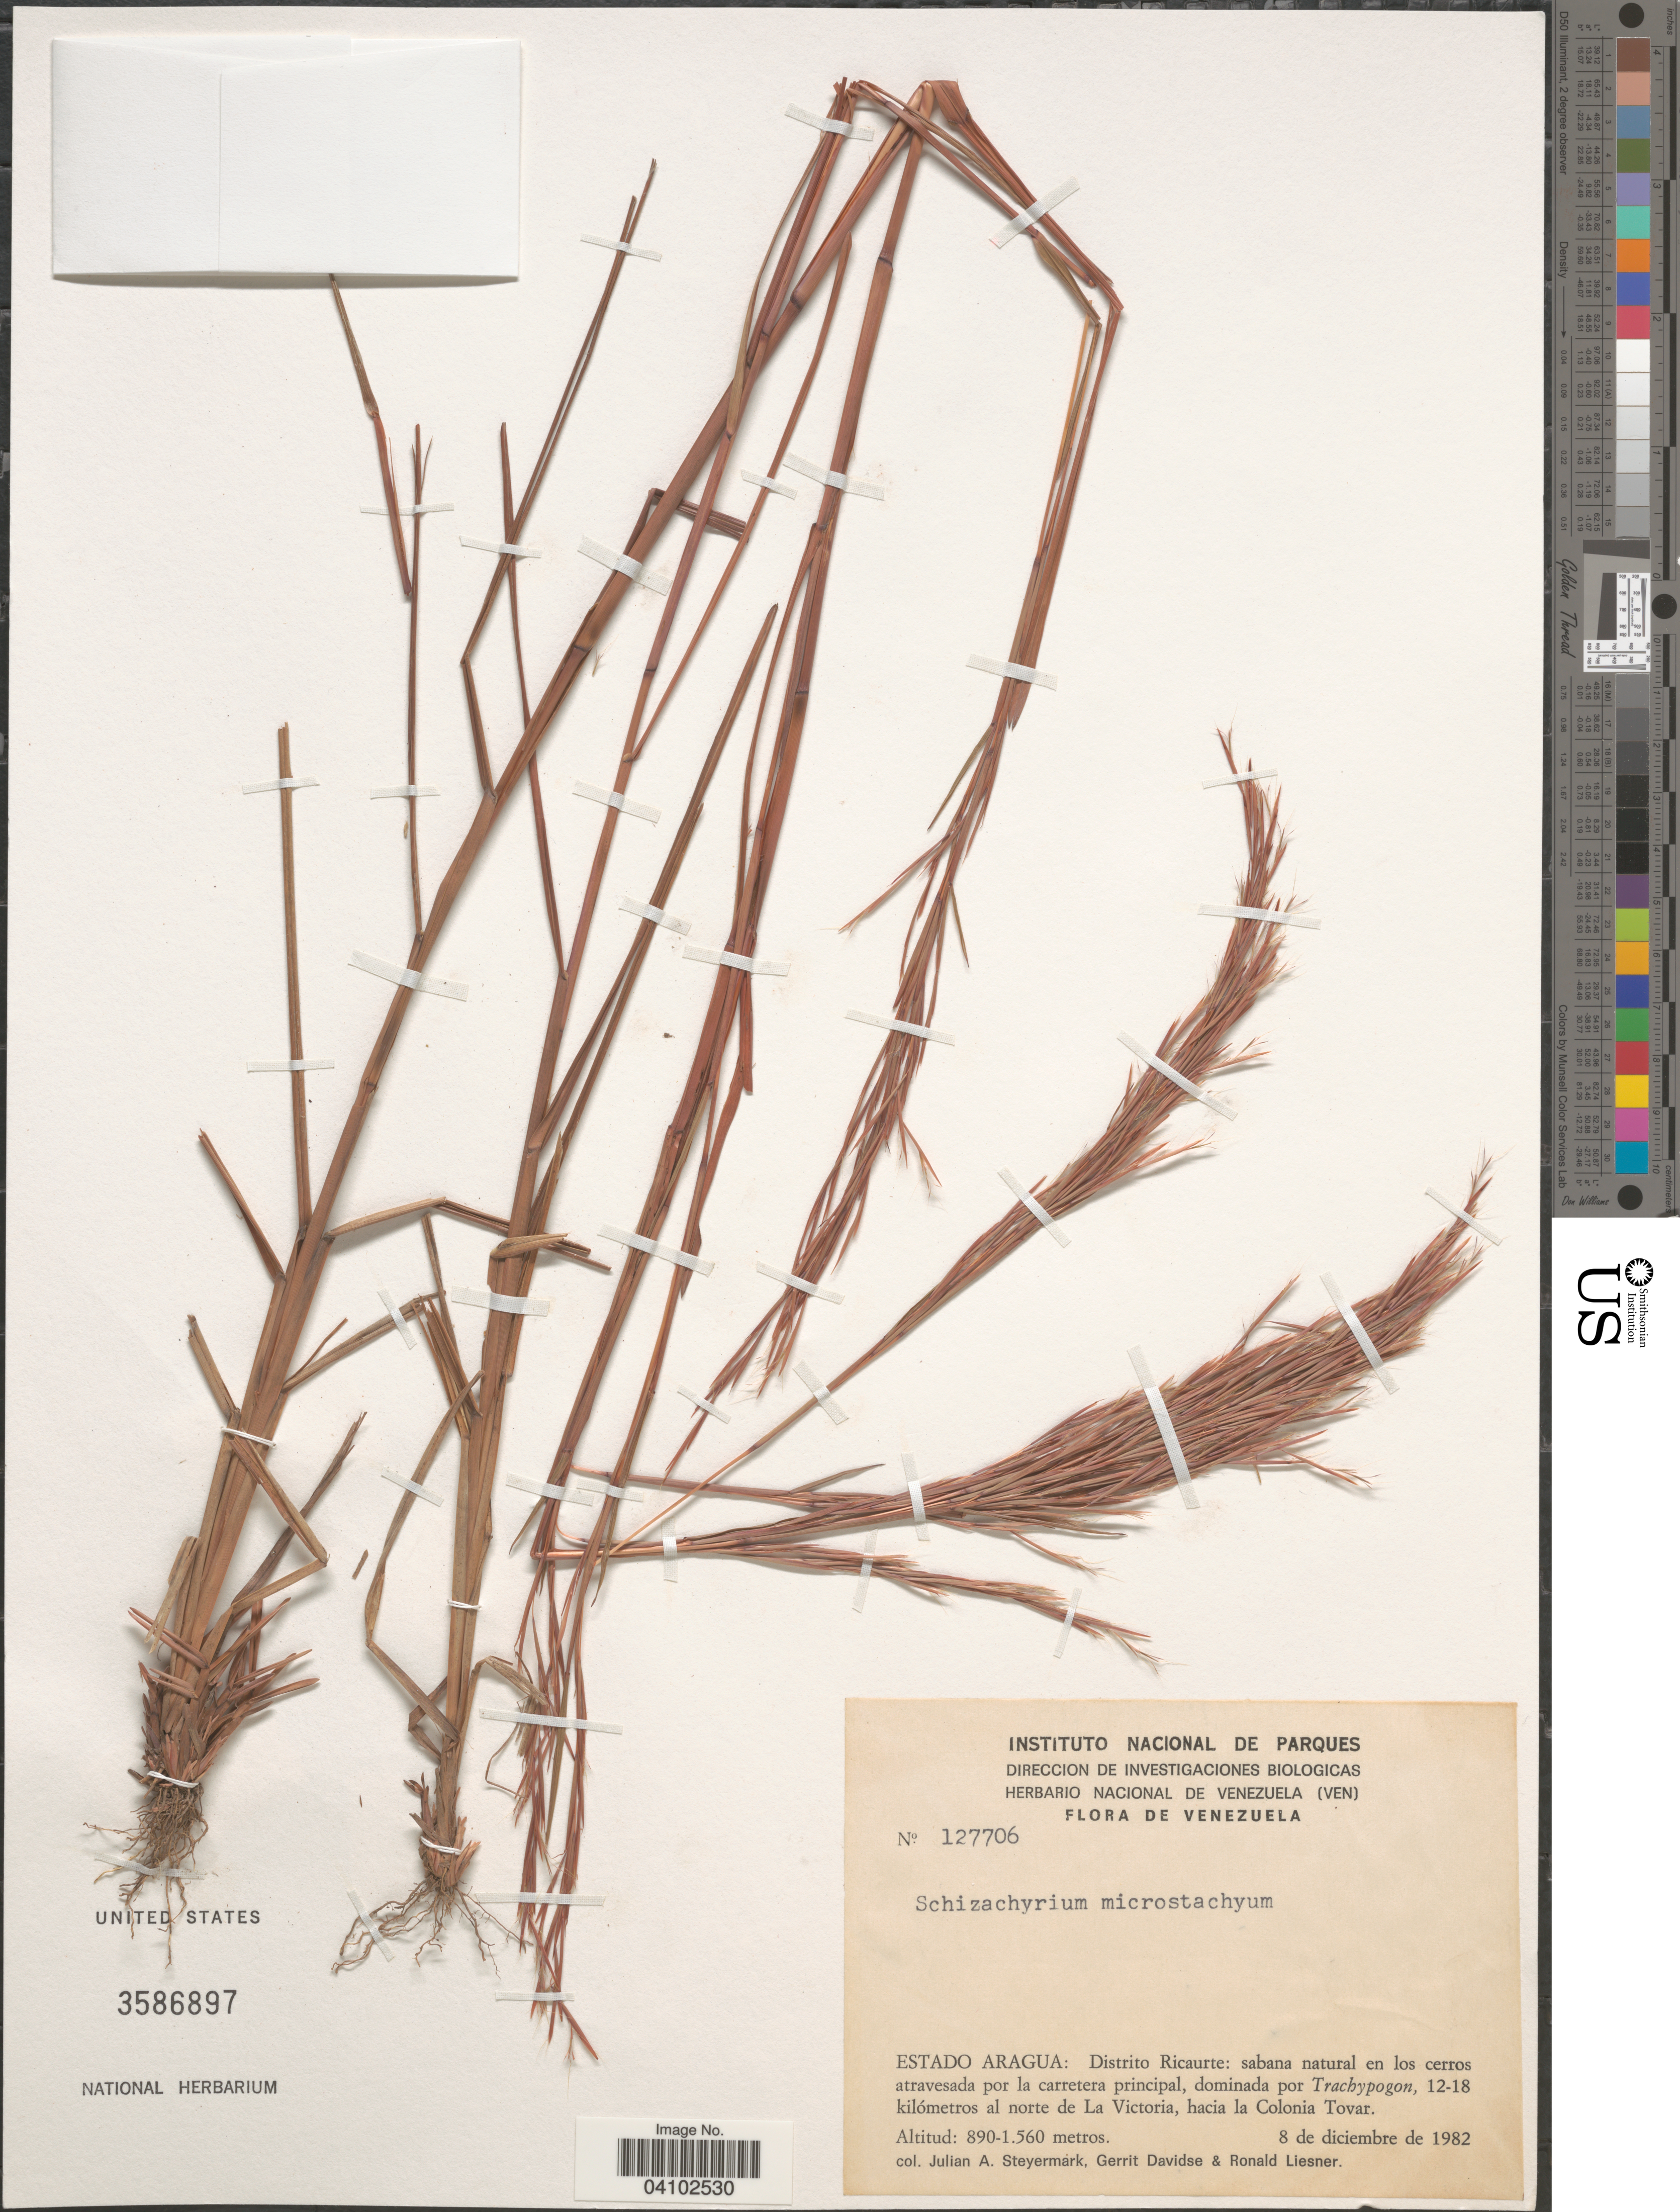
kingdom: Plantae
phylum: Tracheophyta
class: Liliopsida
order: Poales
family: Poaceae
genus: Schizachyrium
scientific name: Schizachyrium sanguineum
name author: (Retz.) Alston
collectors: J. Steyermark, G. Davidse & R. L. Liesner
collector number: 127706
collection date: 1982-12-08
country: Venezuela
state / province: Aragua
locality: Distrito Ricaurte: sabana natural en los cerros atravesada por la carretera principal, 12-18 kilómetros al norte de La Victoria, hacia la Colonia Tovar.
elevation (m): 890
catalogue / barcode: US 3586897